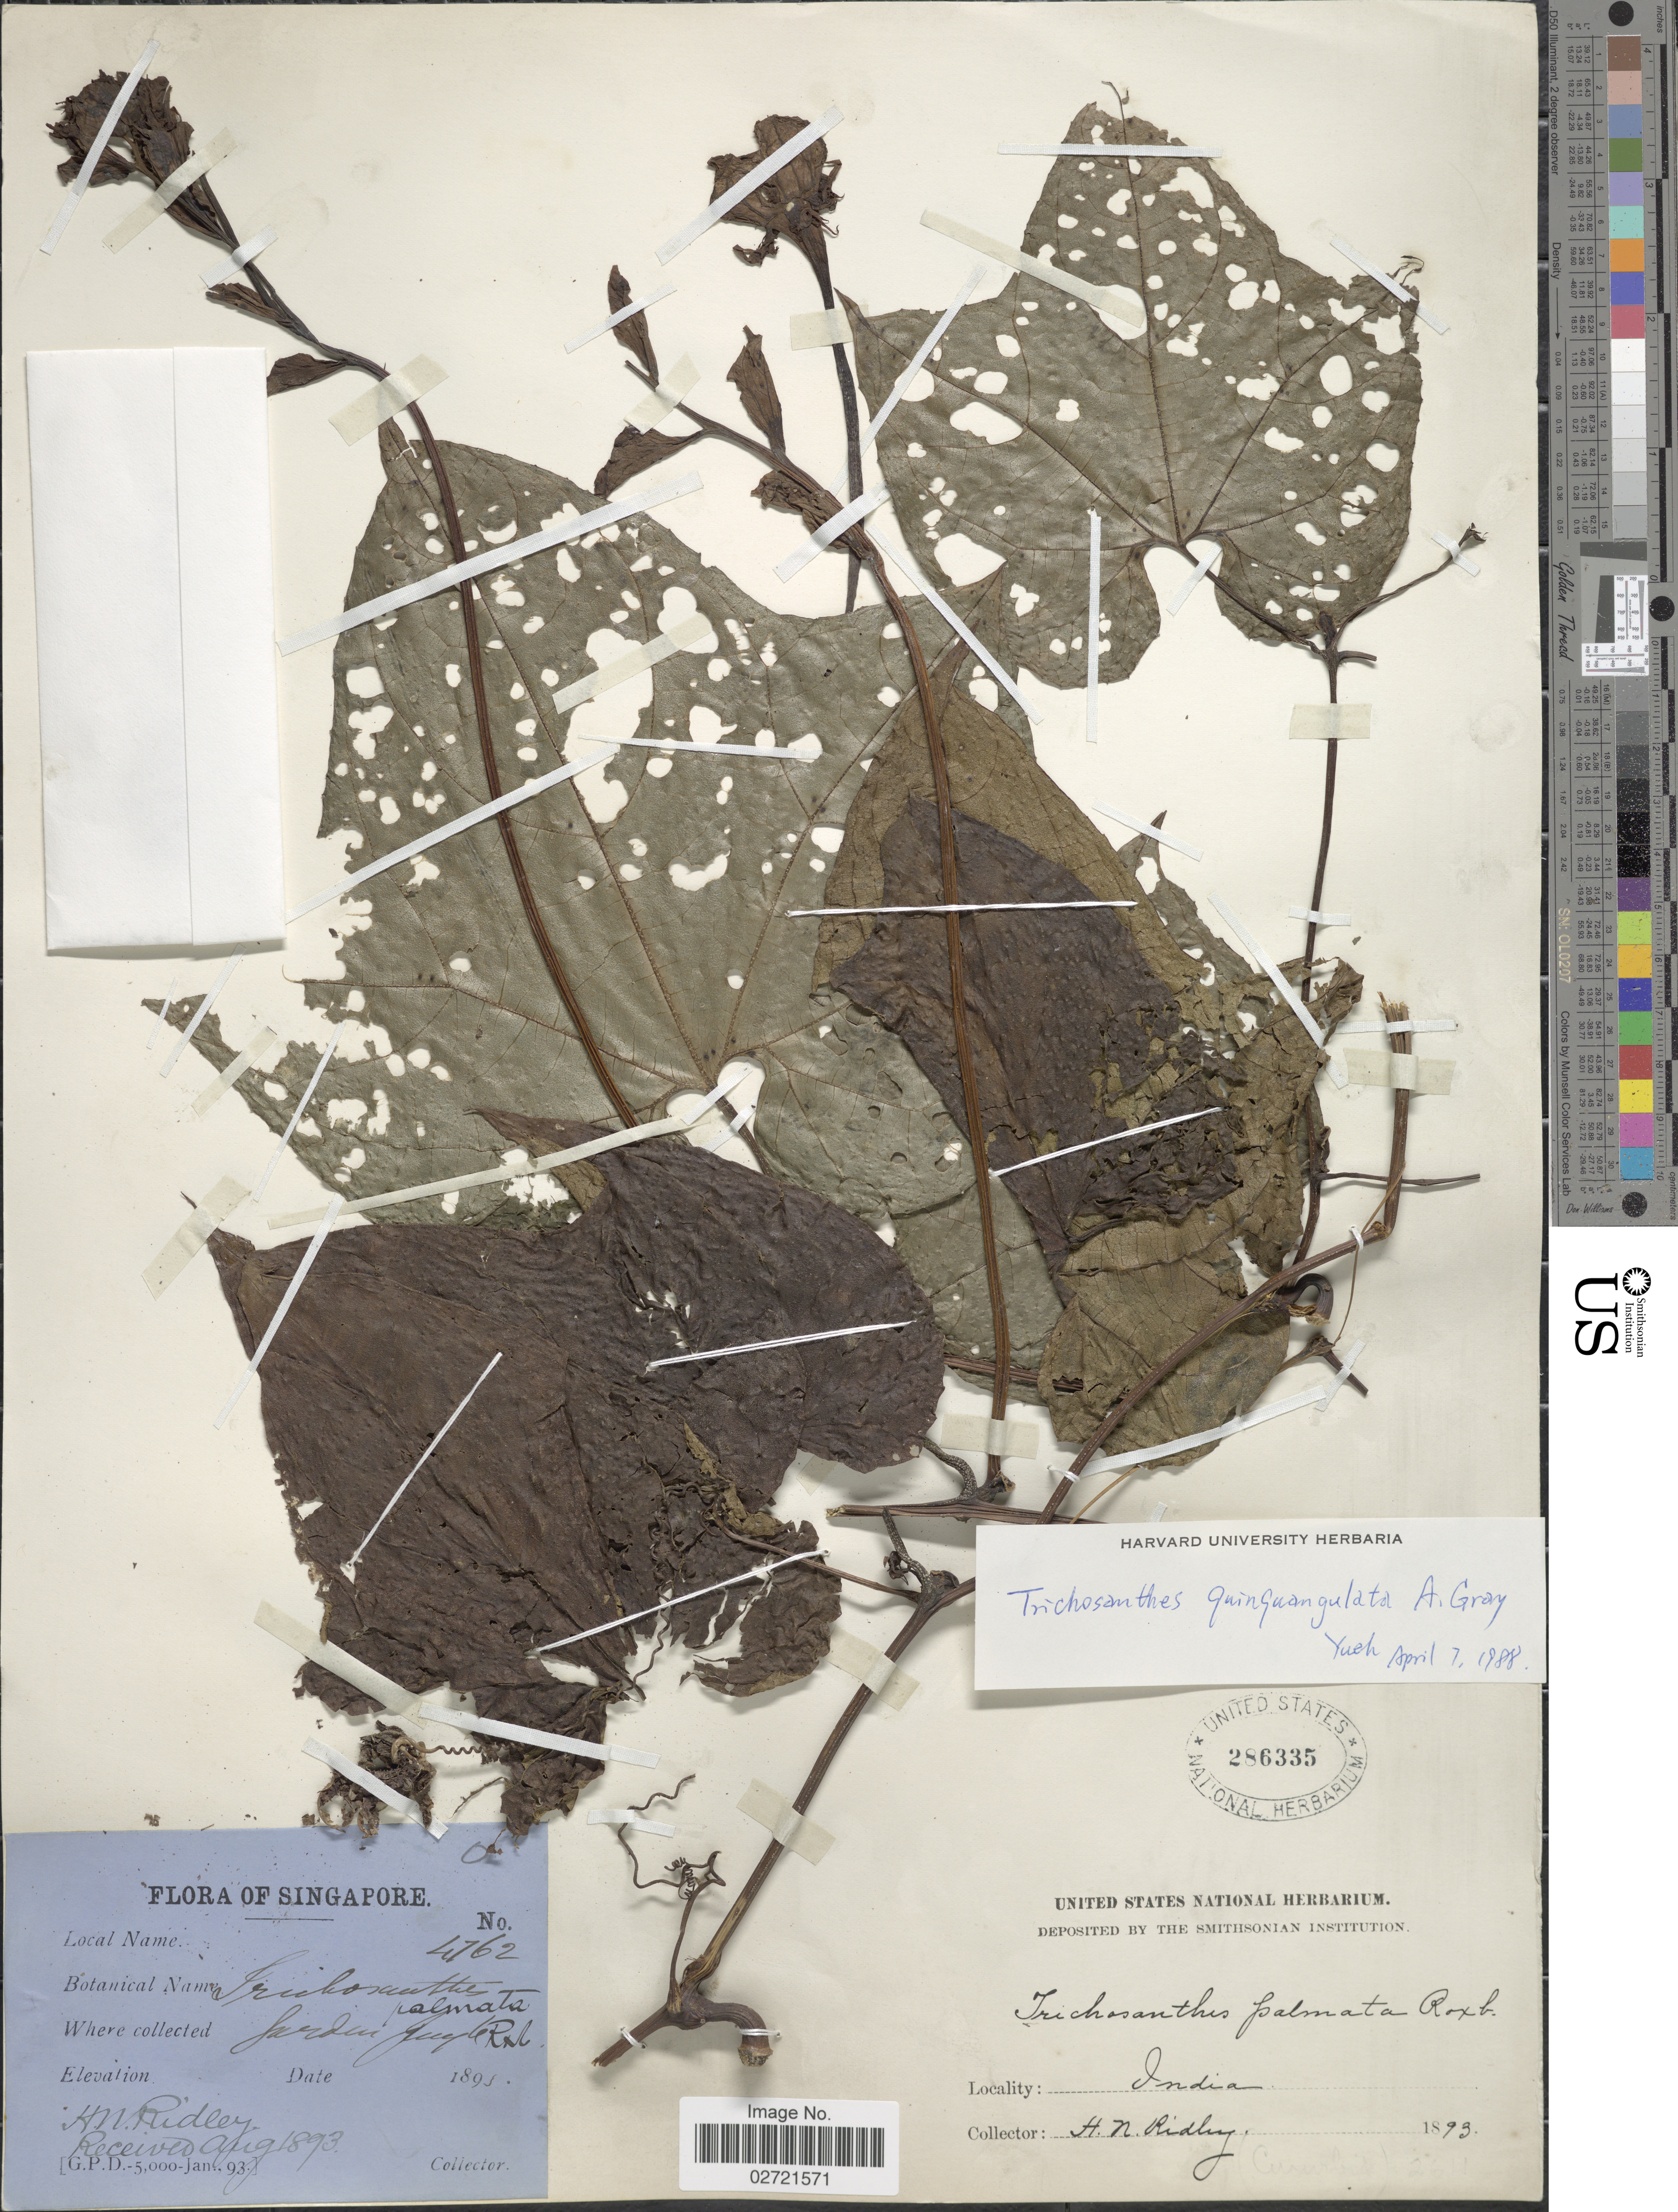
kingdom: Plantae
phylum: Tracheophyta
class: Magnoliopsida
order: Cucurbitales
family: Cucurbitaceae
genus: Trichosanthes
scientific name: Trichosanthes quinquangulata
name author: A. Gray in Wilkes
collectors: H. N. Ridley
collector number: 4762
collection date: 1893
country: Singapore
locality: Jardin Jungle, Indian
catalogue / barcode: US 286335